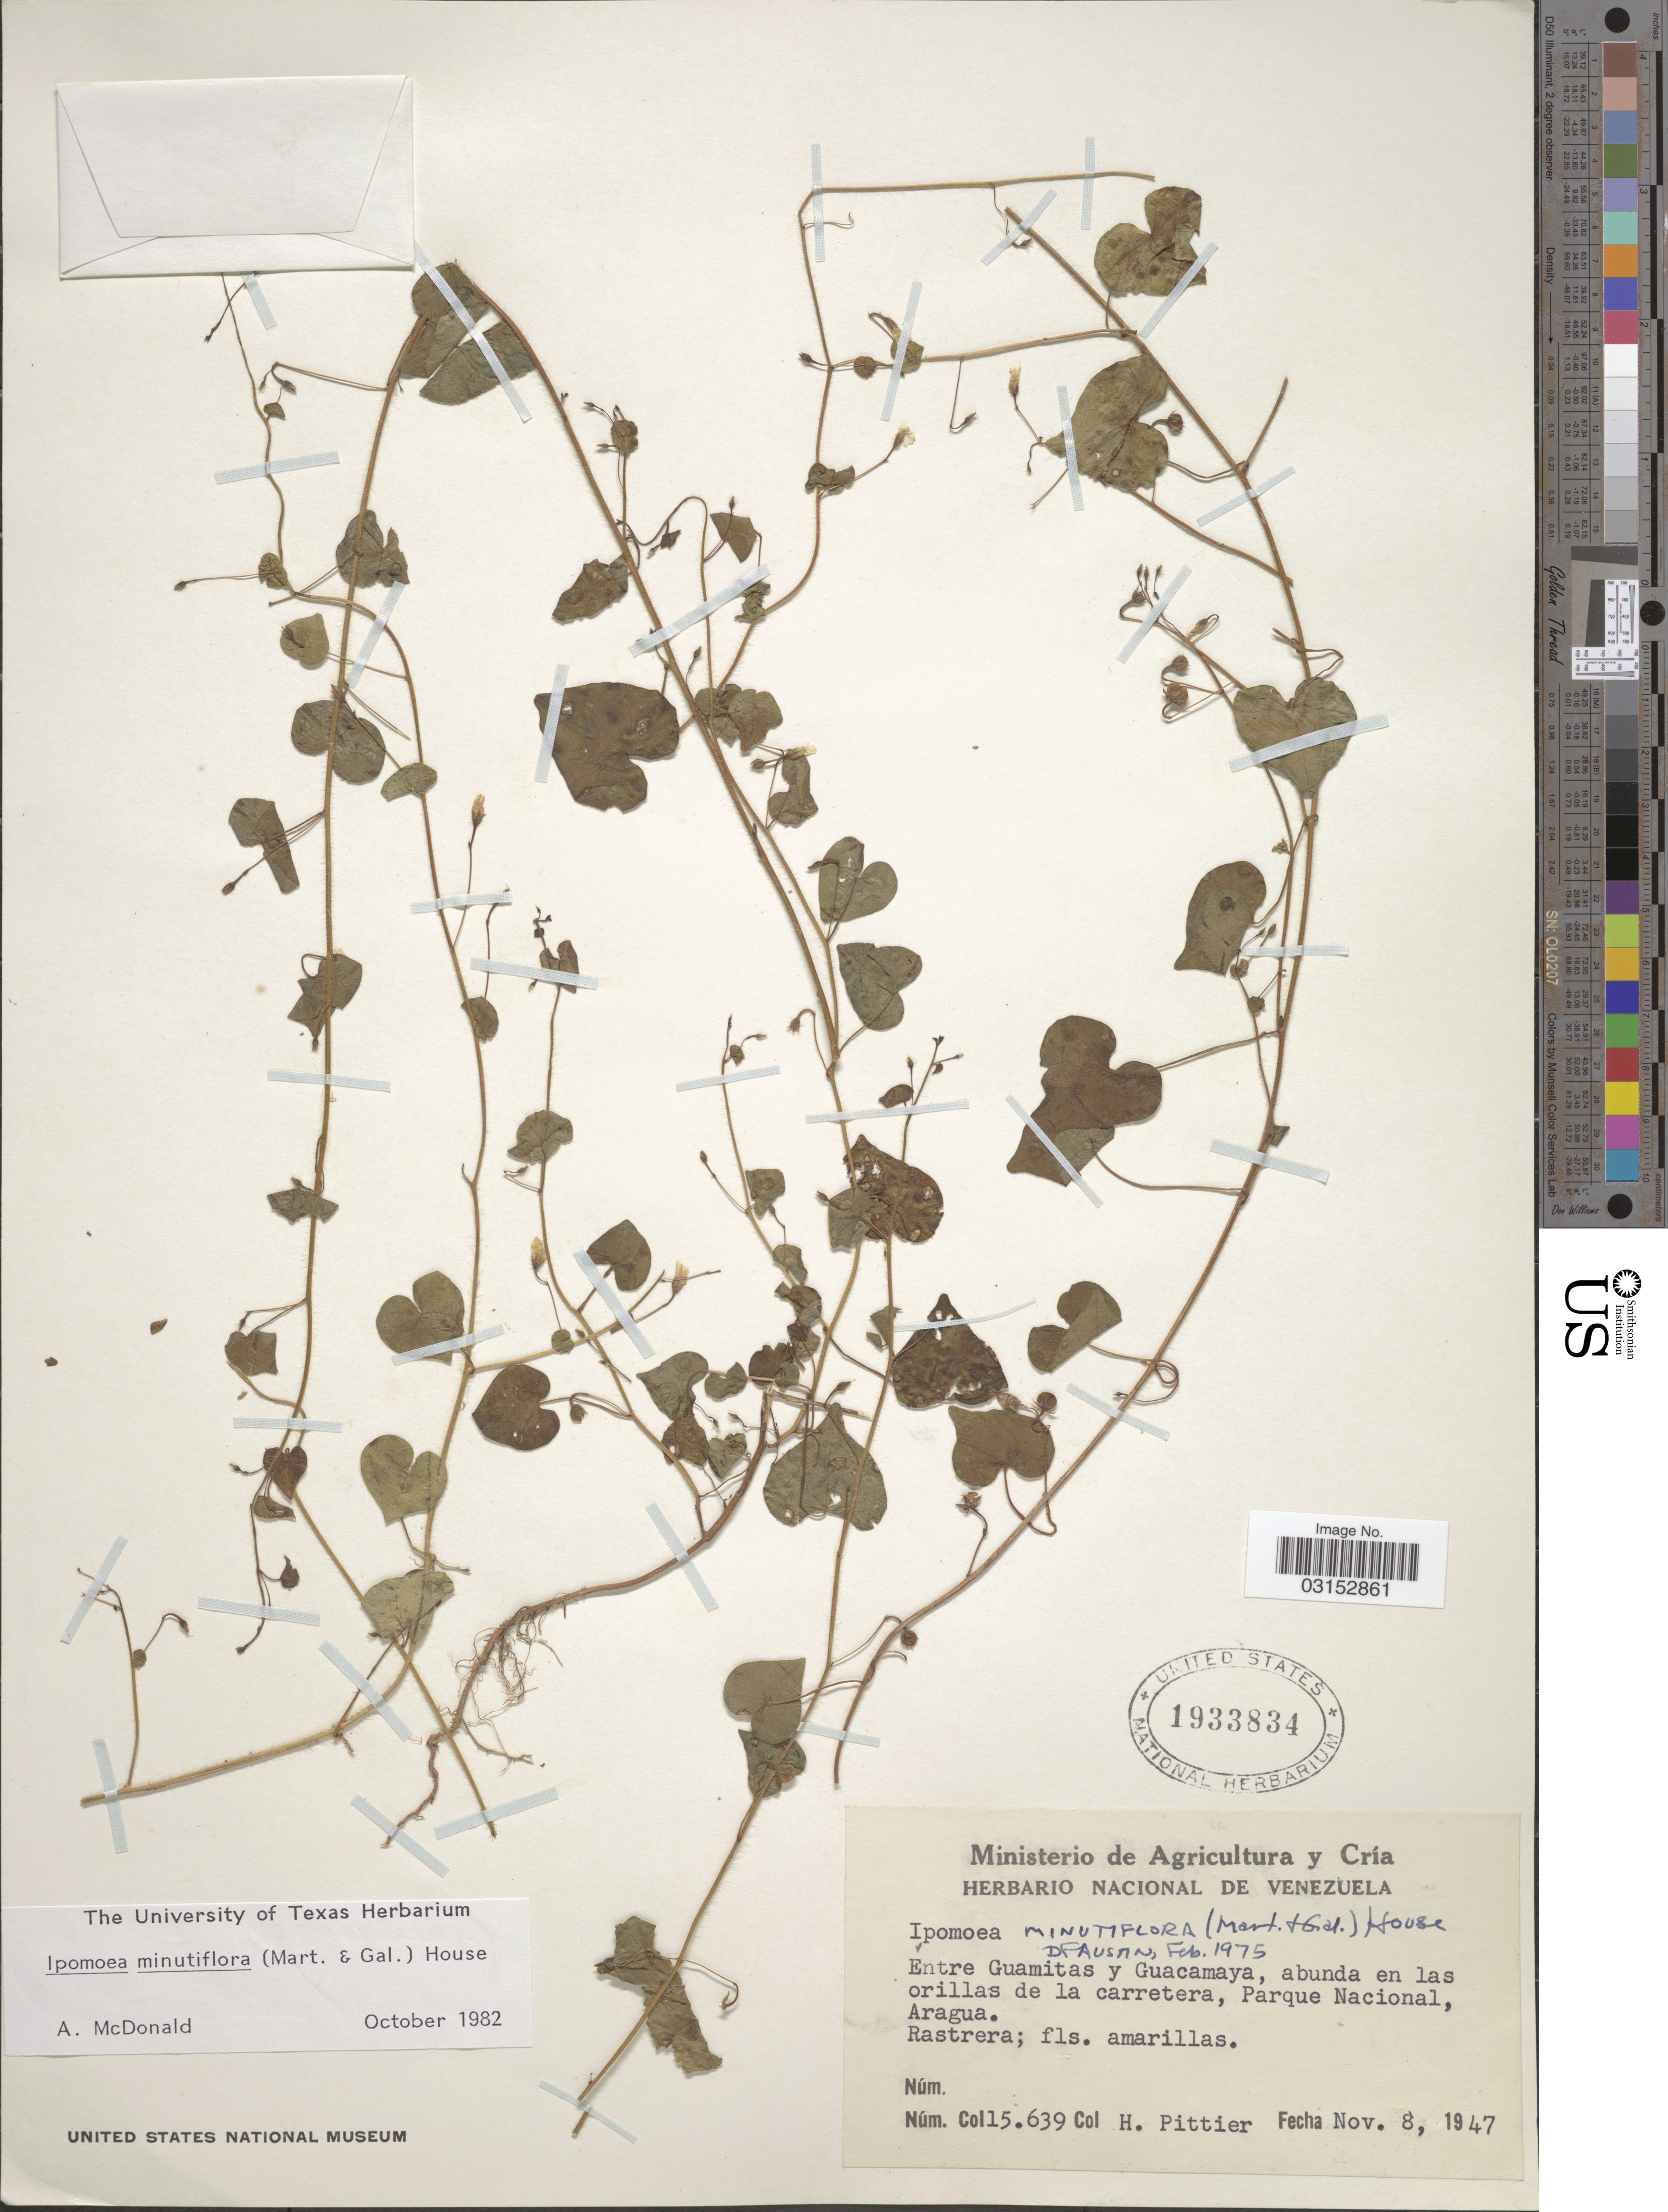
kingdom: Plantae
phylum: Tracheophyta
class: Magnoliopsida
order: Solanales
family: Convolvulaceae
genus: Ipomoea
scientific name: Ipomoea minutiflora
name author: (M. Martens) House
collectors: H. F. Pittier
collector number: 5639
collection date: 1947-11-08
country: Venezuela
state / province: Aragua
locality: Entre Guamitas y Guacamaya, abunda en las orillas de la carretera, Parque Nacional.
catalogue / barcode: US 1933834